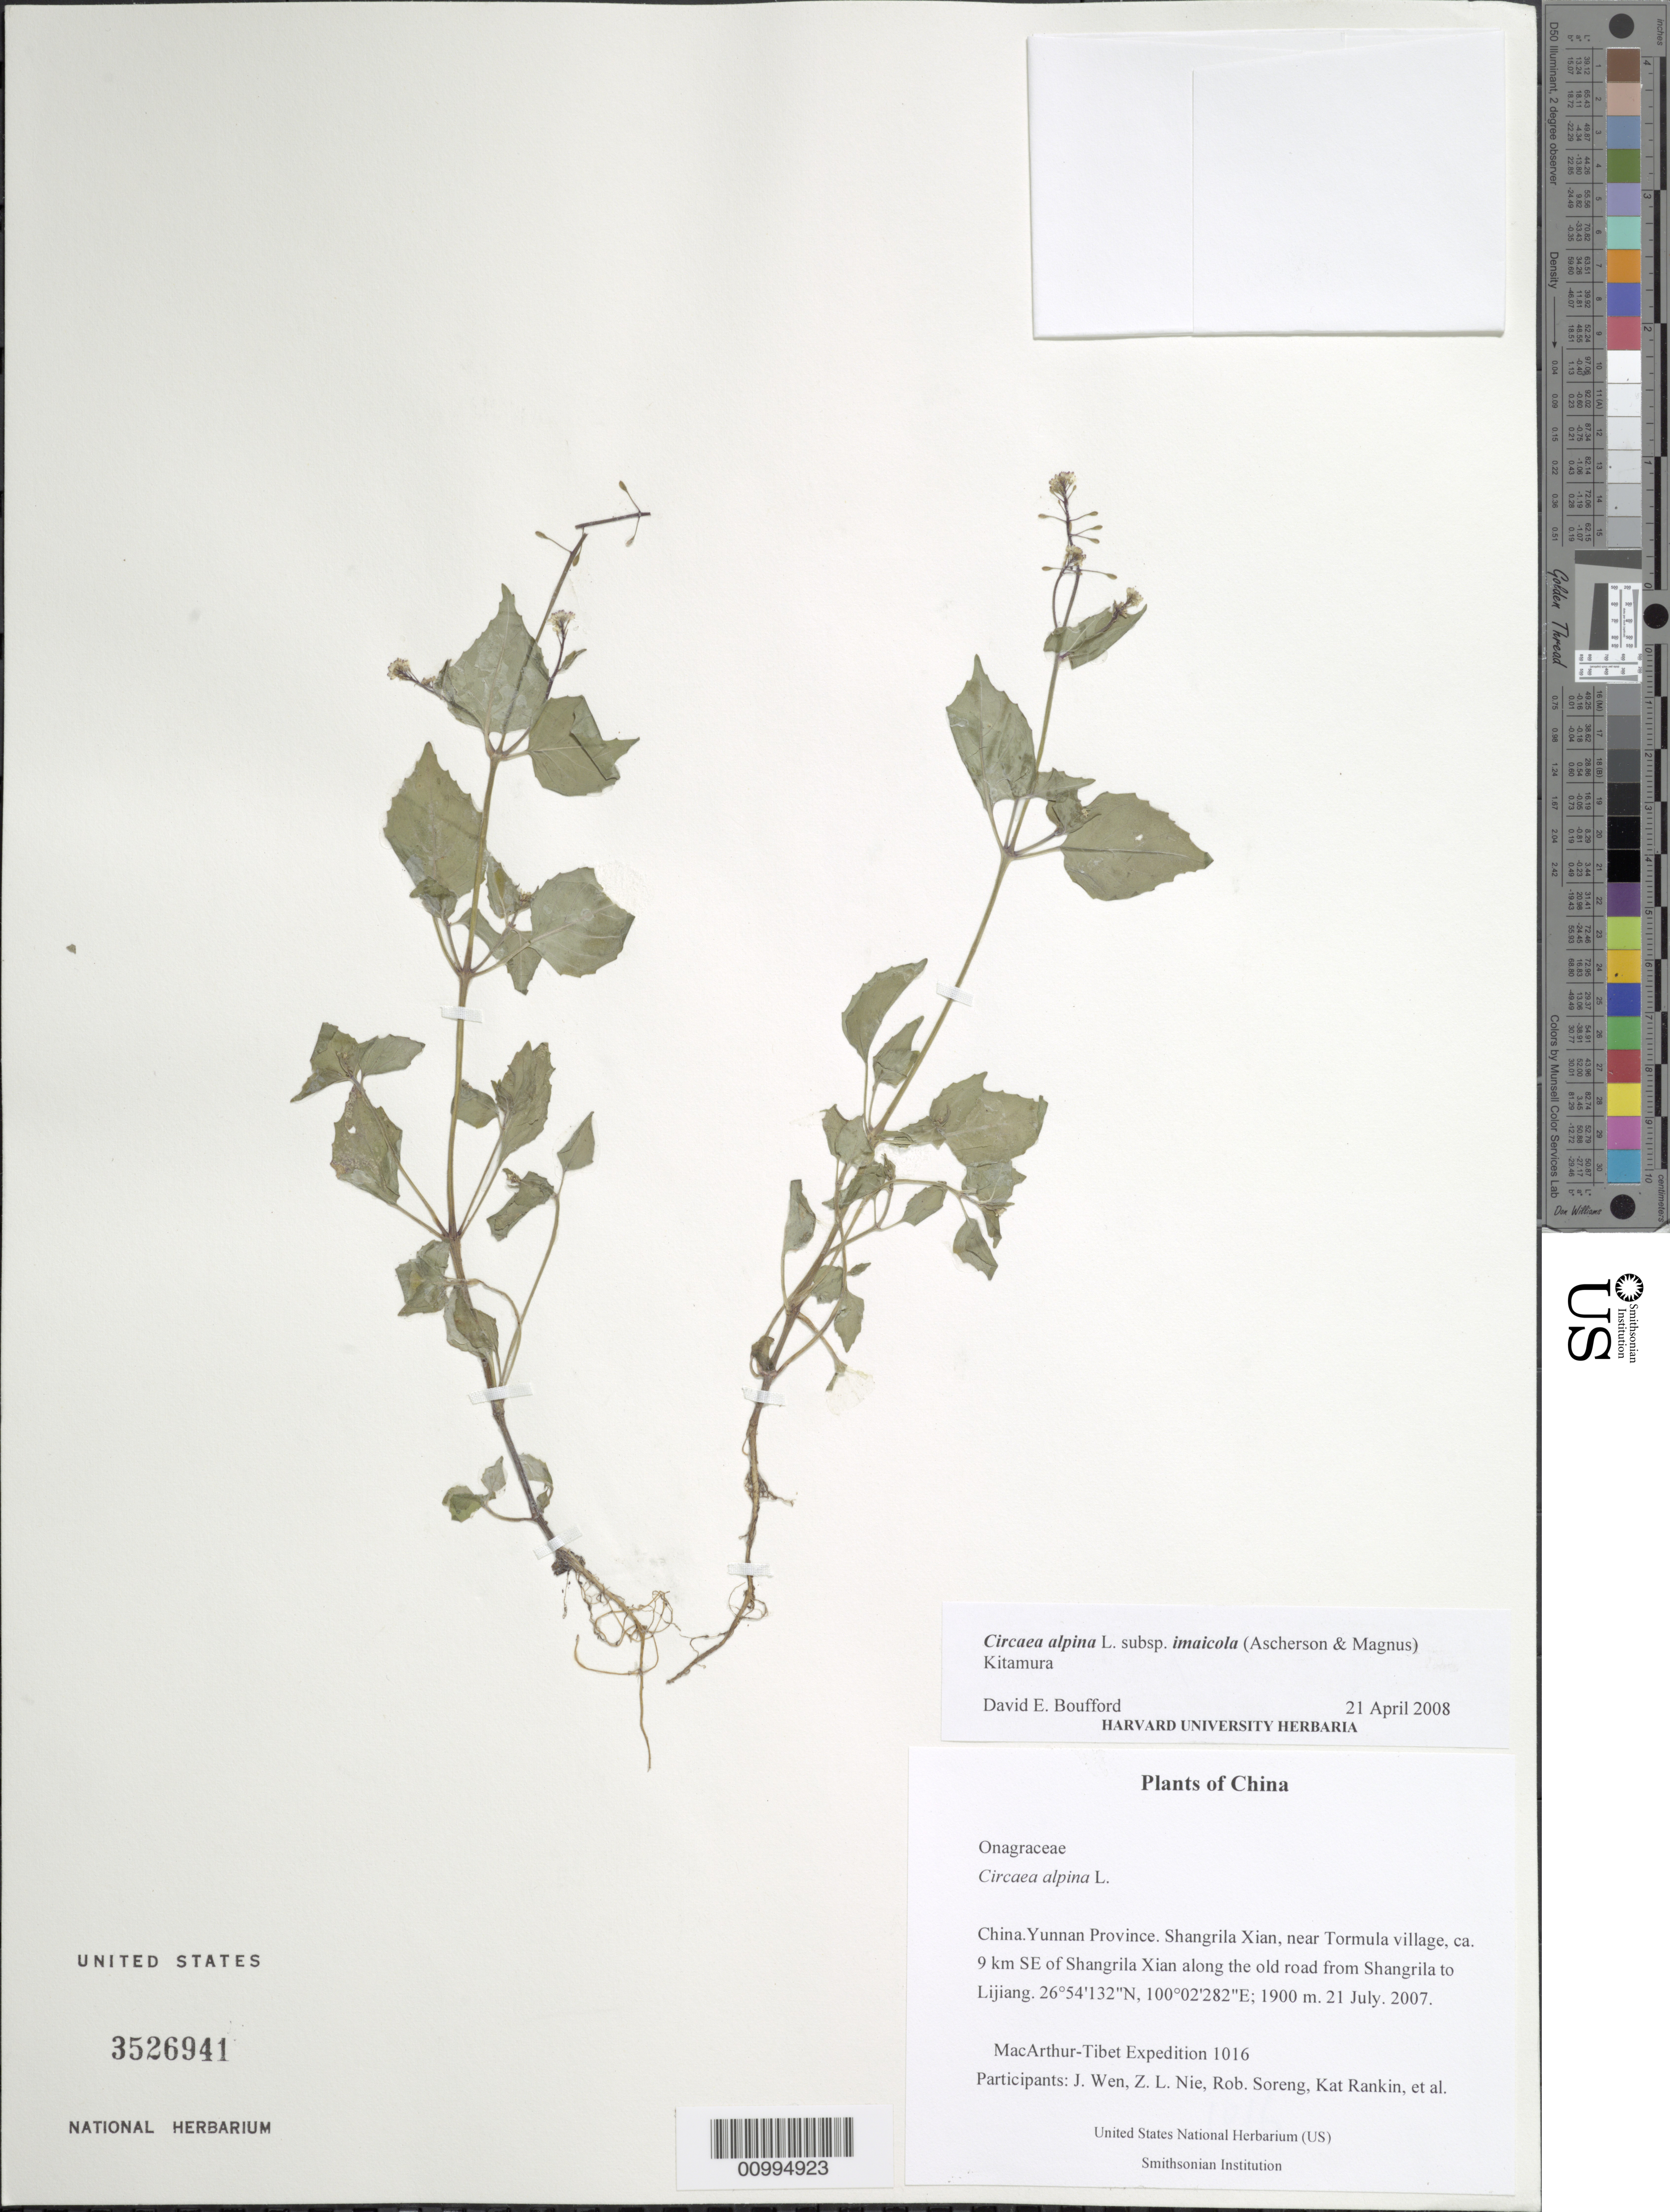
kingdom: Plantae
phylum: Tracheophyta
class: Magnoliopsida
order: Myrtales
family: Onagraceae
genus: Circaea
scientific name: Circaea alpina subsp. imaicola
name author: (Asch. & Magnus) Kitam.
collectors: Tibet-MacArthur, J. Wen, Z. Nie, R. J. Soreng, K. Rankin, L. Yue, M. Wang & X. Yue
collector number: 1016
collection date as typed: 21 Jul 2007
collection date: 2007-07-21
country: China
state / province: Yunnan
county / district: Shangrila Xian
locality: Xiao Zhongdian. Near Tormula village, ca. 9 km SE of Zhongdian Xian along the old road from Zhongdian to Lijiang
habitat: forest edge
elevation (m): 3372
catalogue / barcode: US 3526941